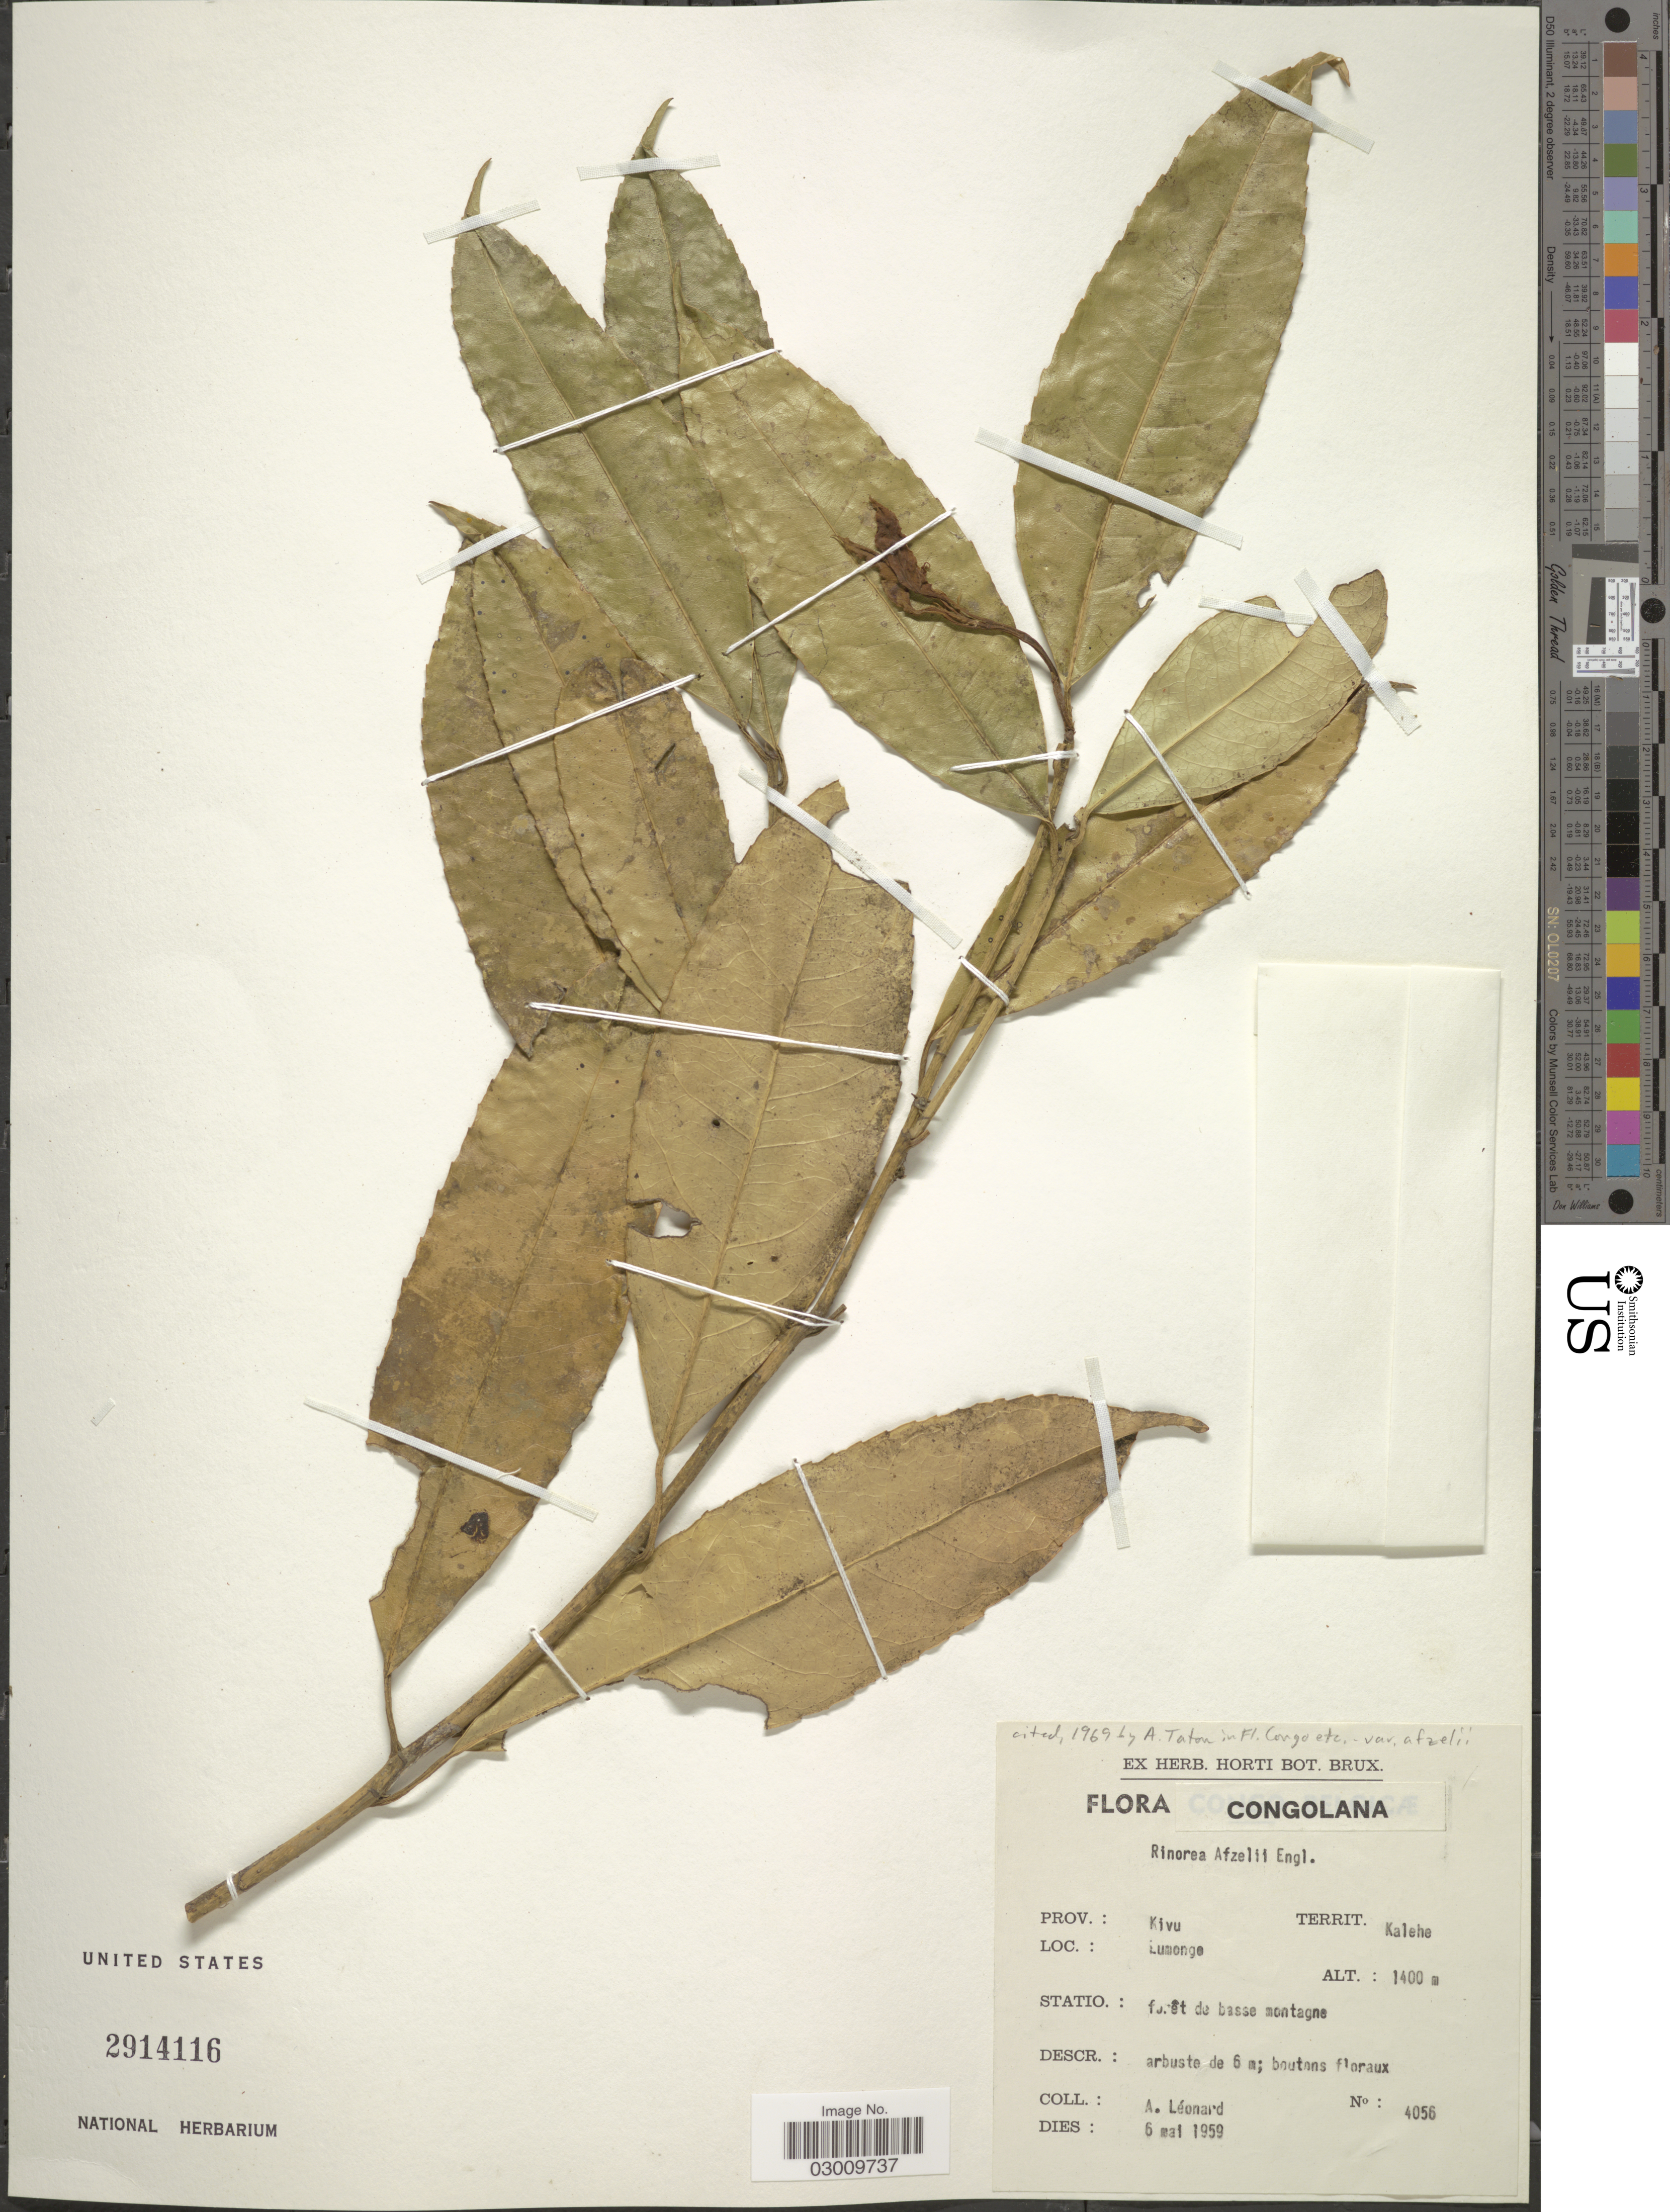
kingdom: Plantae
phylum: Tracheophyta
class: Magnoliopsida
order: Malpighiales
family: Violaceae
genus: Rinorea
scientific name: Rinorea afzelii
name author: Engl.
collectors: A. Leonard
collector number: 4056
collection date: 1959-05-06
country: Congo, Democratic Republic of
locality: Congolana. Prov.: Kivu. Territ.: Kalehe. Lumonge.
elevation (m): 1400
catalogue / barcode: US 2914116